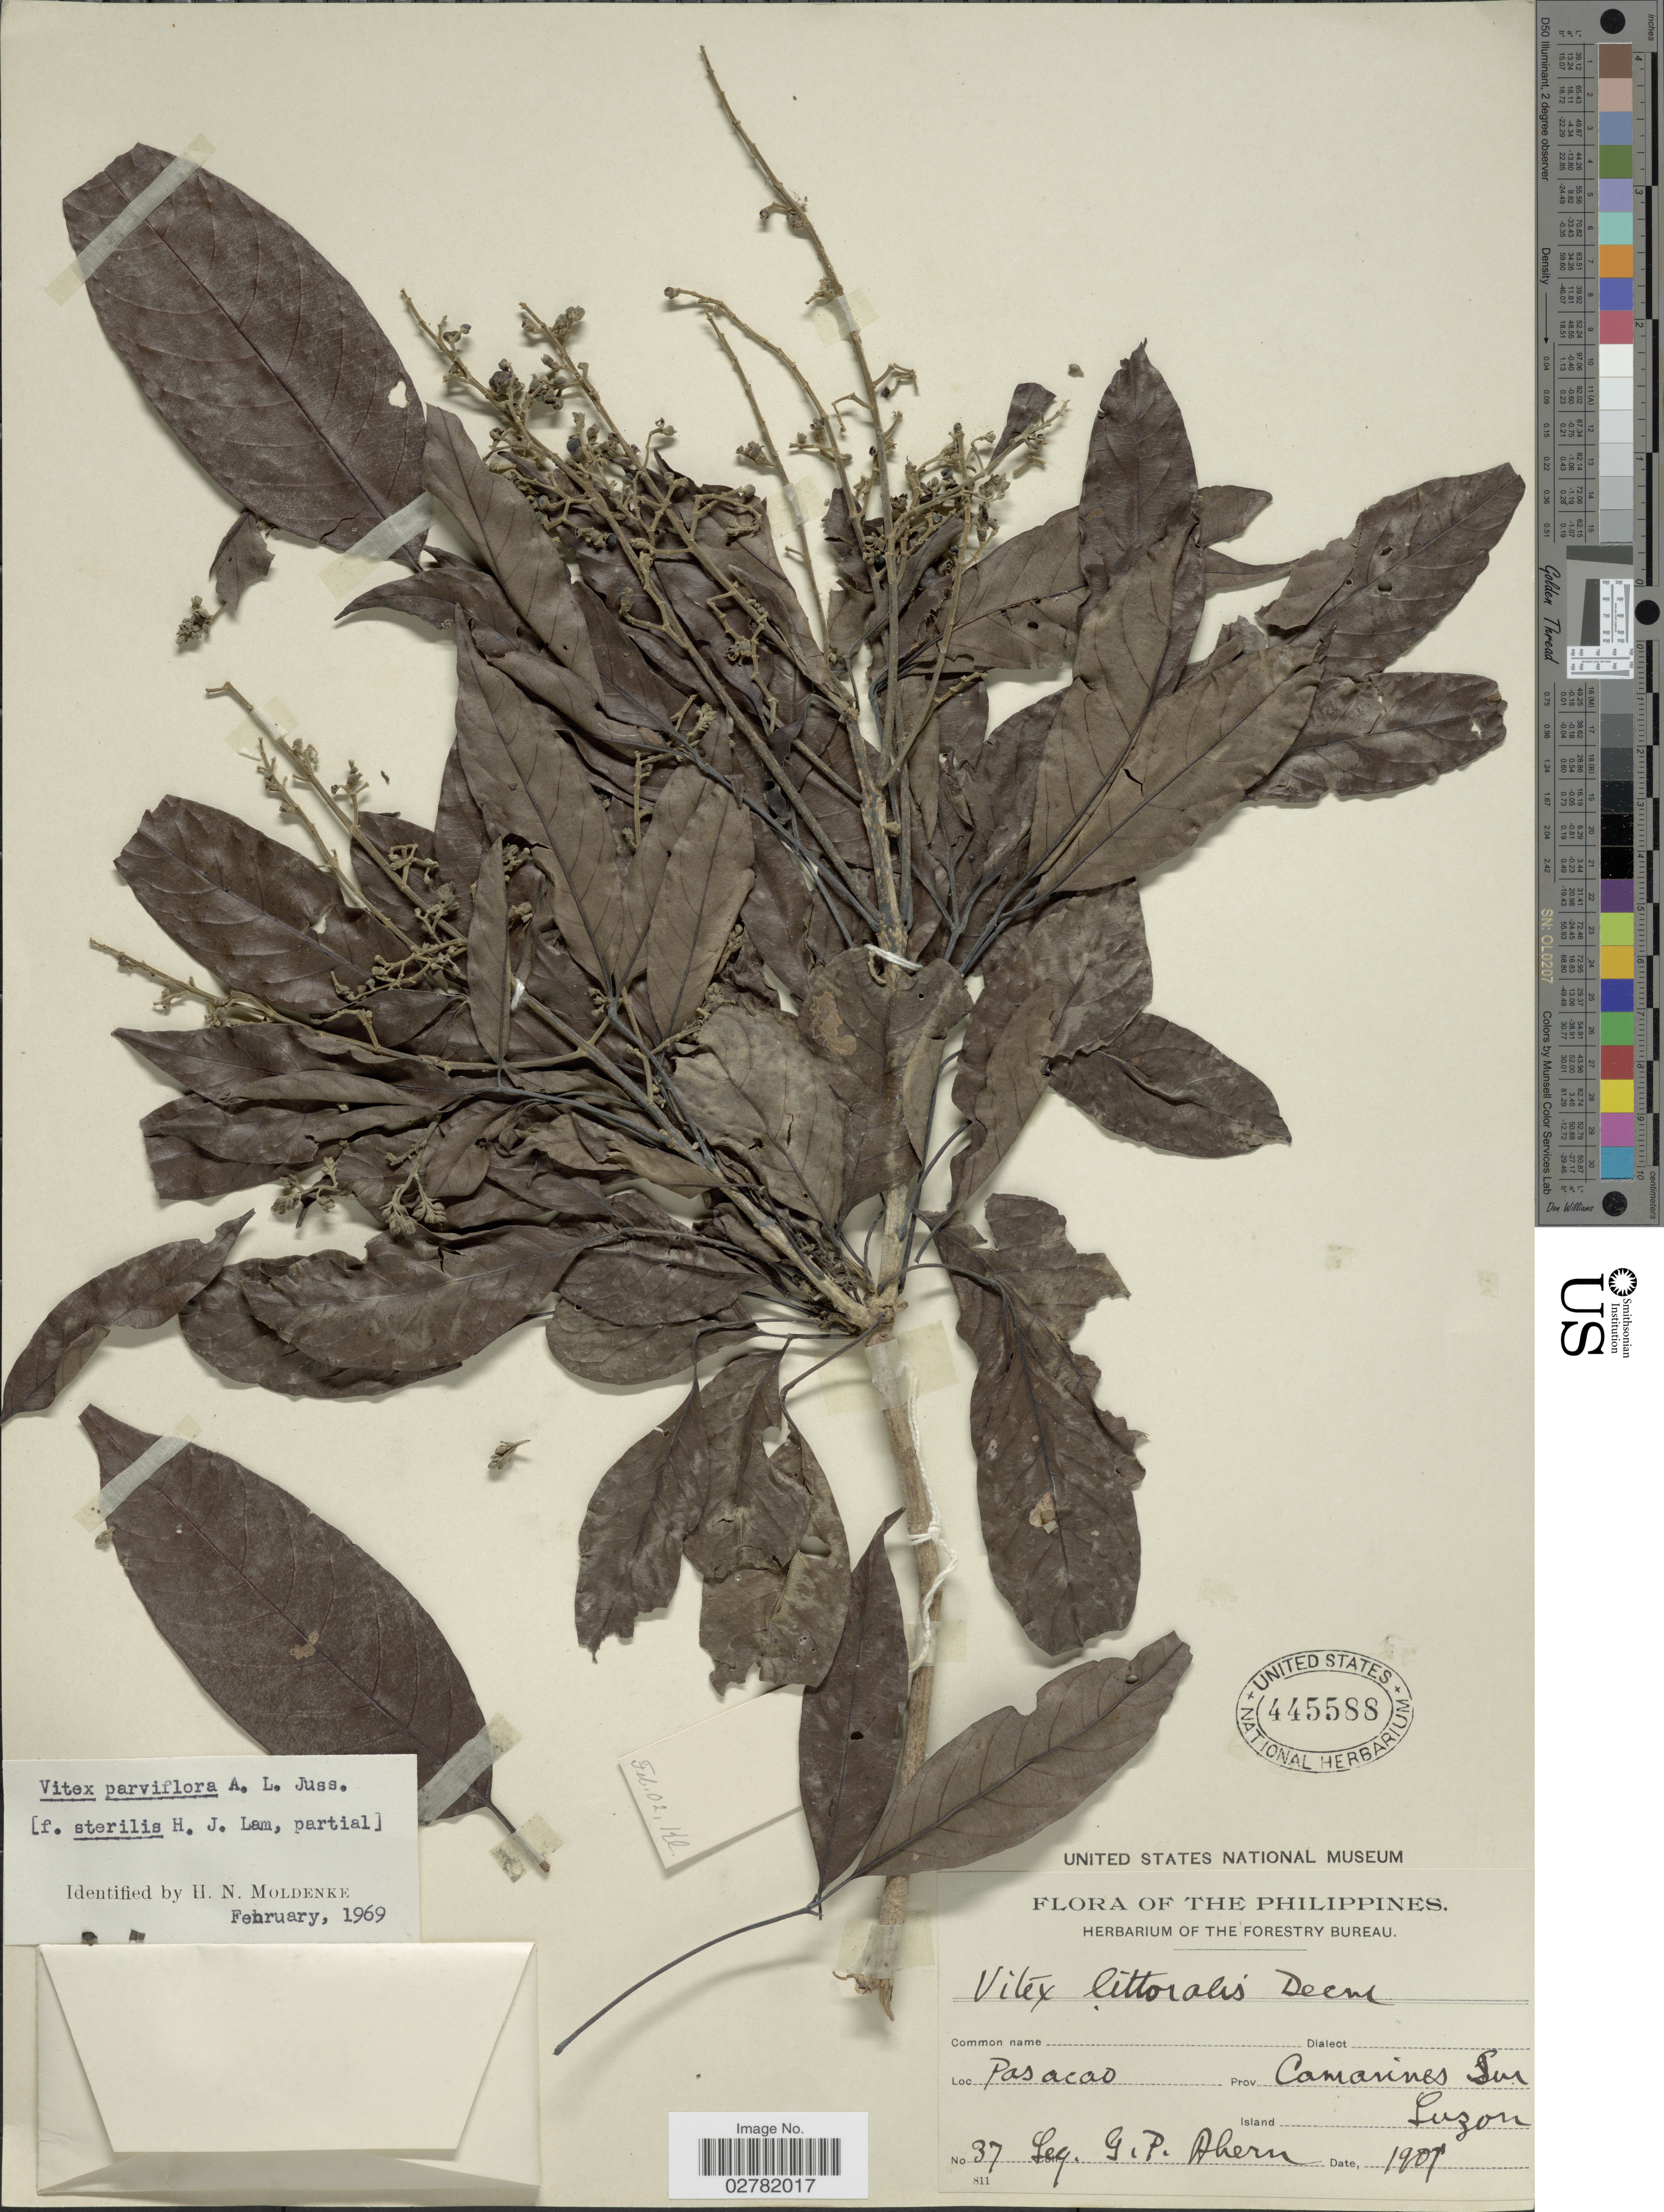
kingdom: Plantae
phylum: Tracheophyta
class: Magnoliopsida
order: Lamiales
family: Lamiaceae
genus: Vitex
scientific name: Vitex parviflora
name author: Juss.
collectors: G. Ahern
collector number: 37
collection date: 1907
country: Philippines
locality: Pasacao. Prov Camarines Sur. Island Luzon.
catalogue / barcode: US 445588